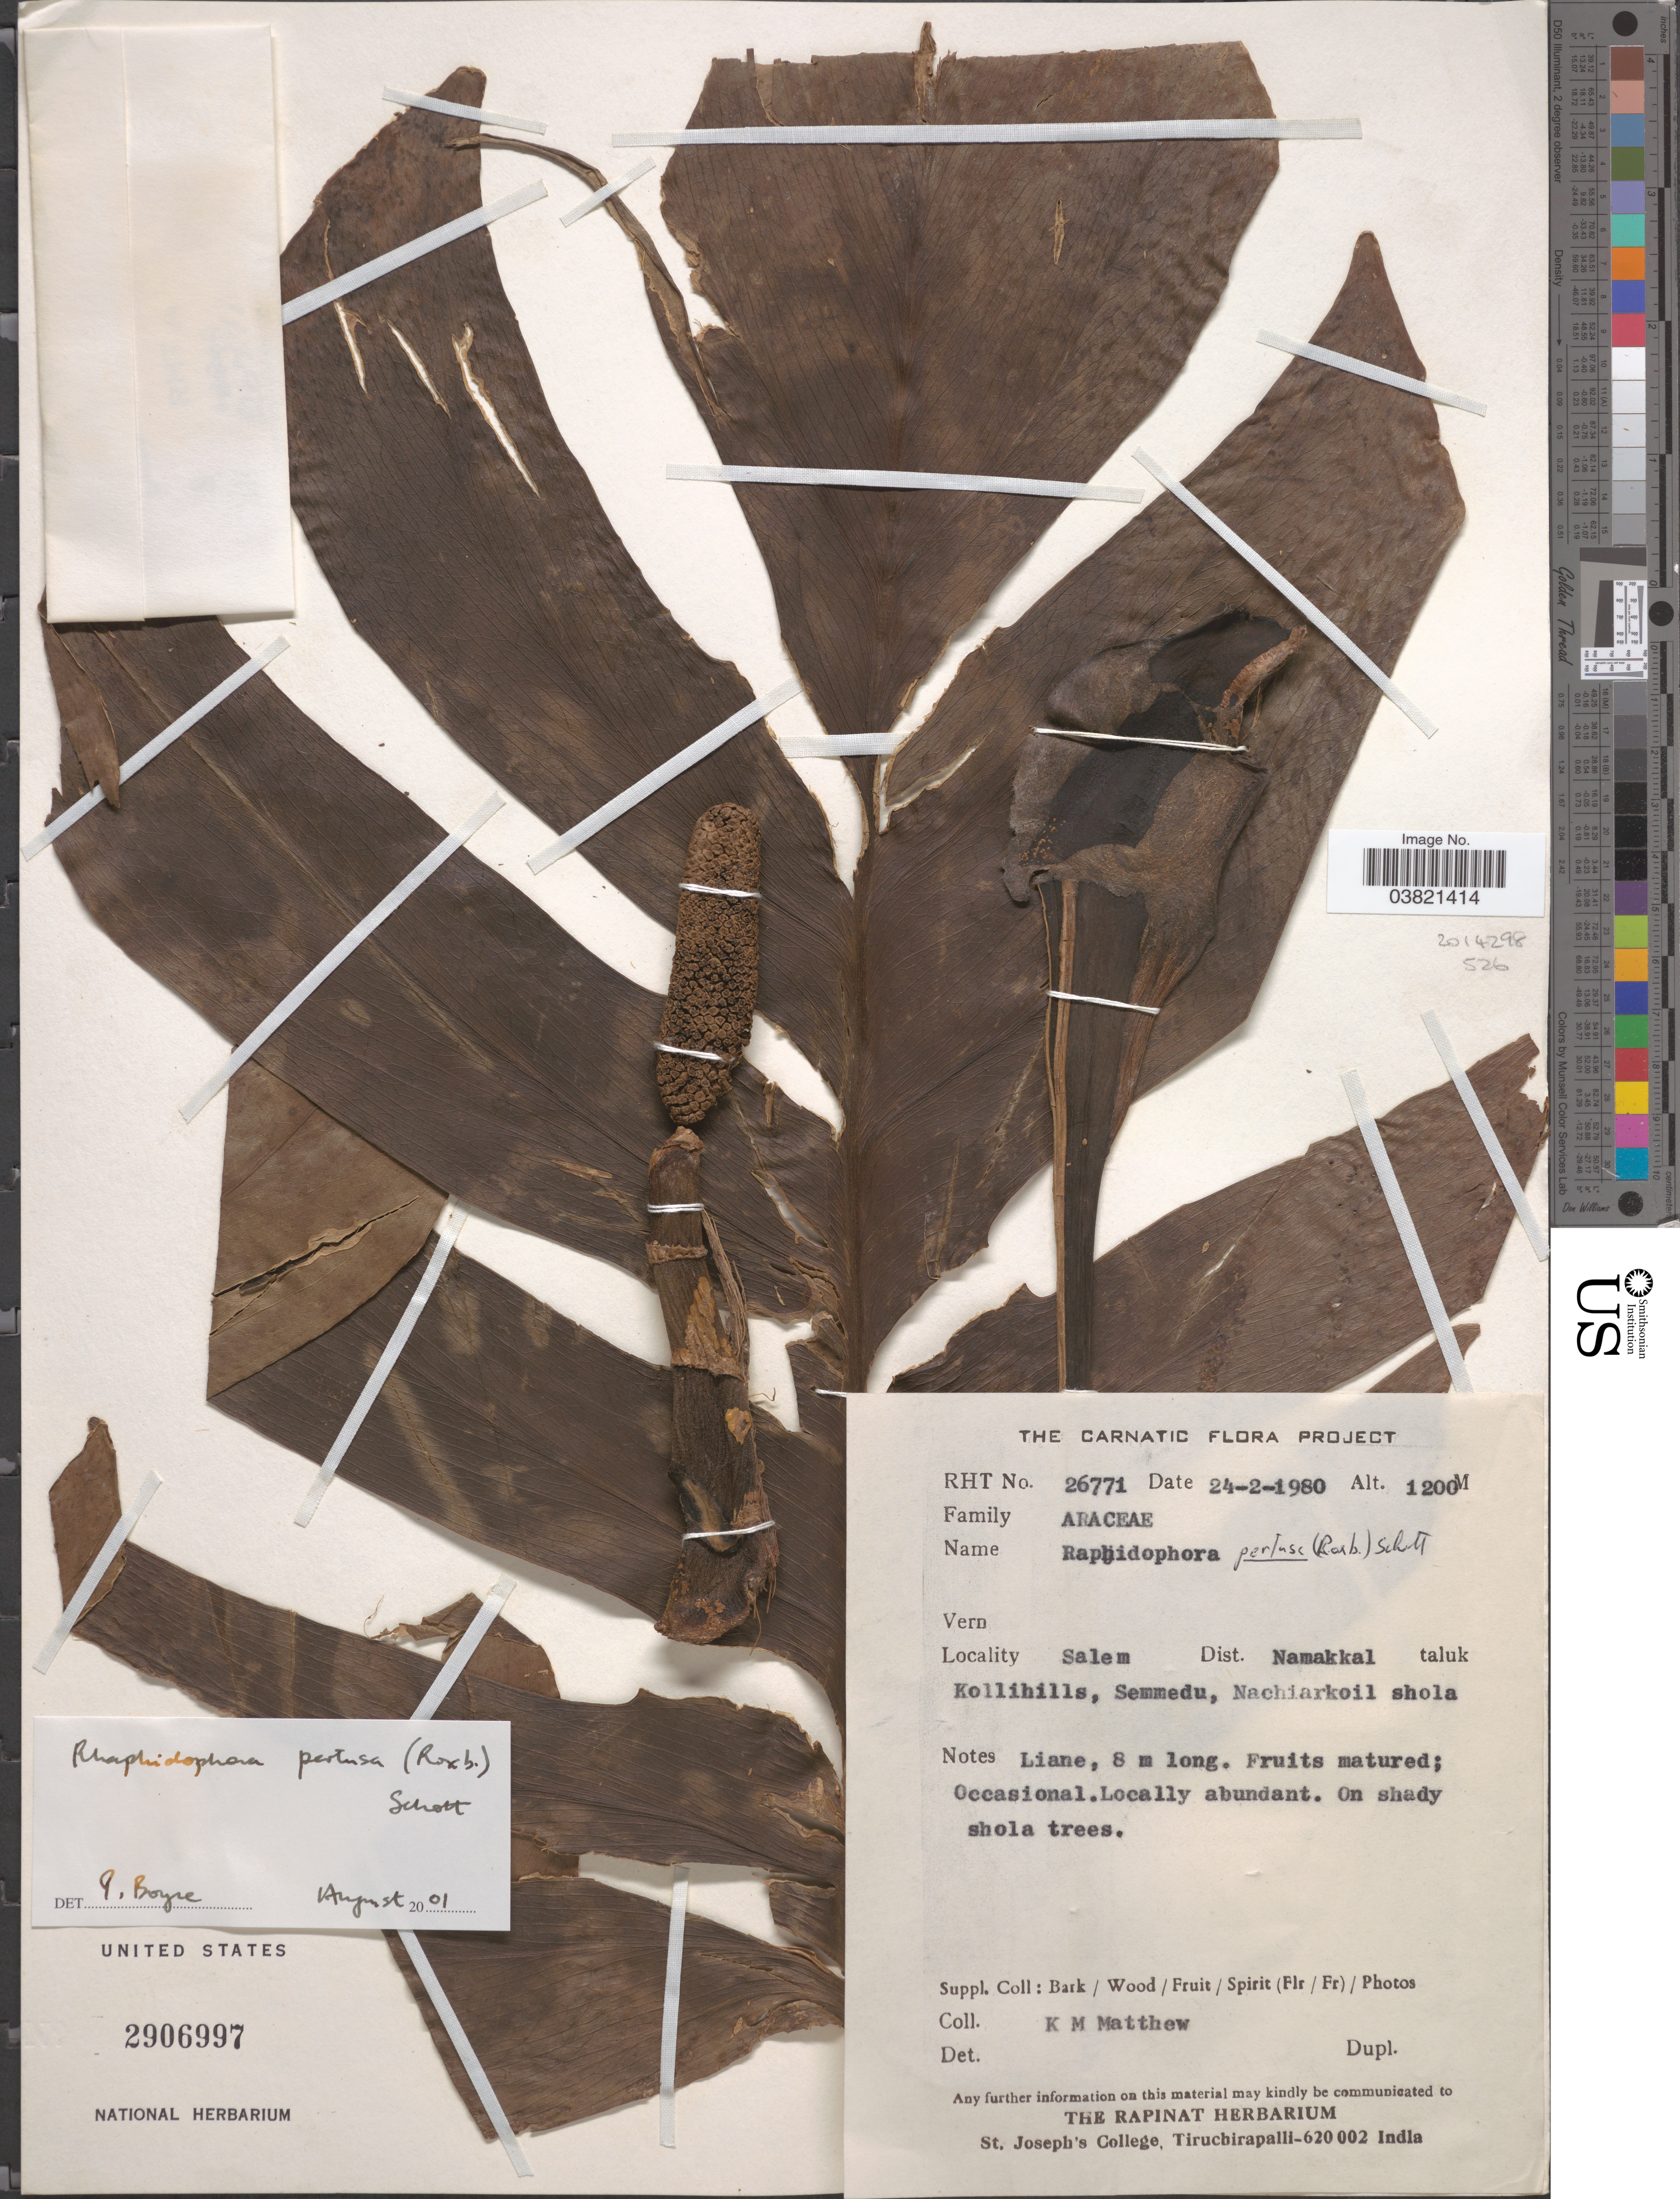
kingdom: Plantae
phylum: Tracheophyta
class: Liliopsida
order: Alismatales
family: Araceae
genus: Rhaphidophora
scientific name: Rhaphidophora pertusa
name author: (Roxb.) Schott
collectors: K. M. Matthew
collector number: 26771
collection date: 1980-02-24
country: India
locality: Salem Dist. Namakkal taluk Kollihills, Semmedu, Nachiarkoil shola.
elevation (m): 1200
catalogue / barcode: US 2906997